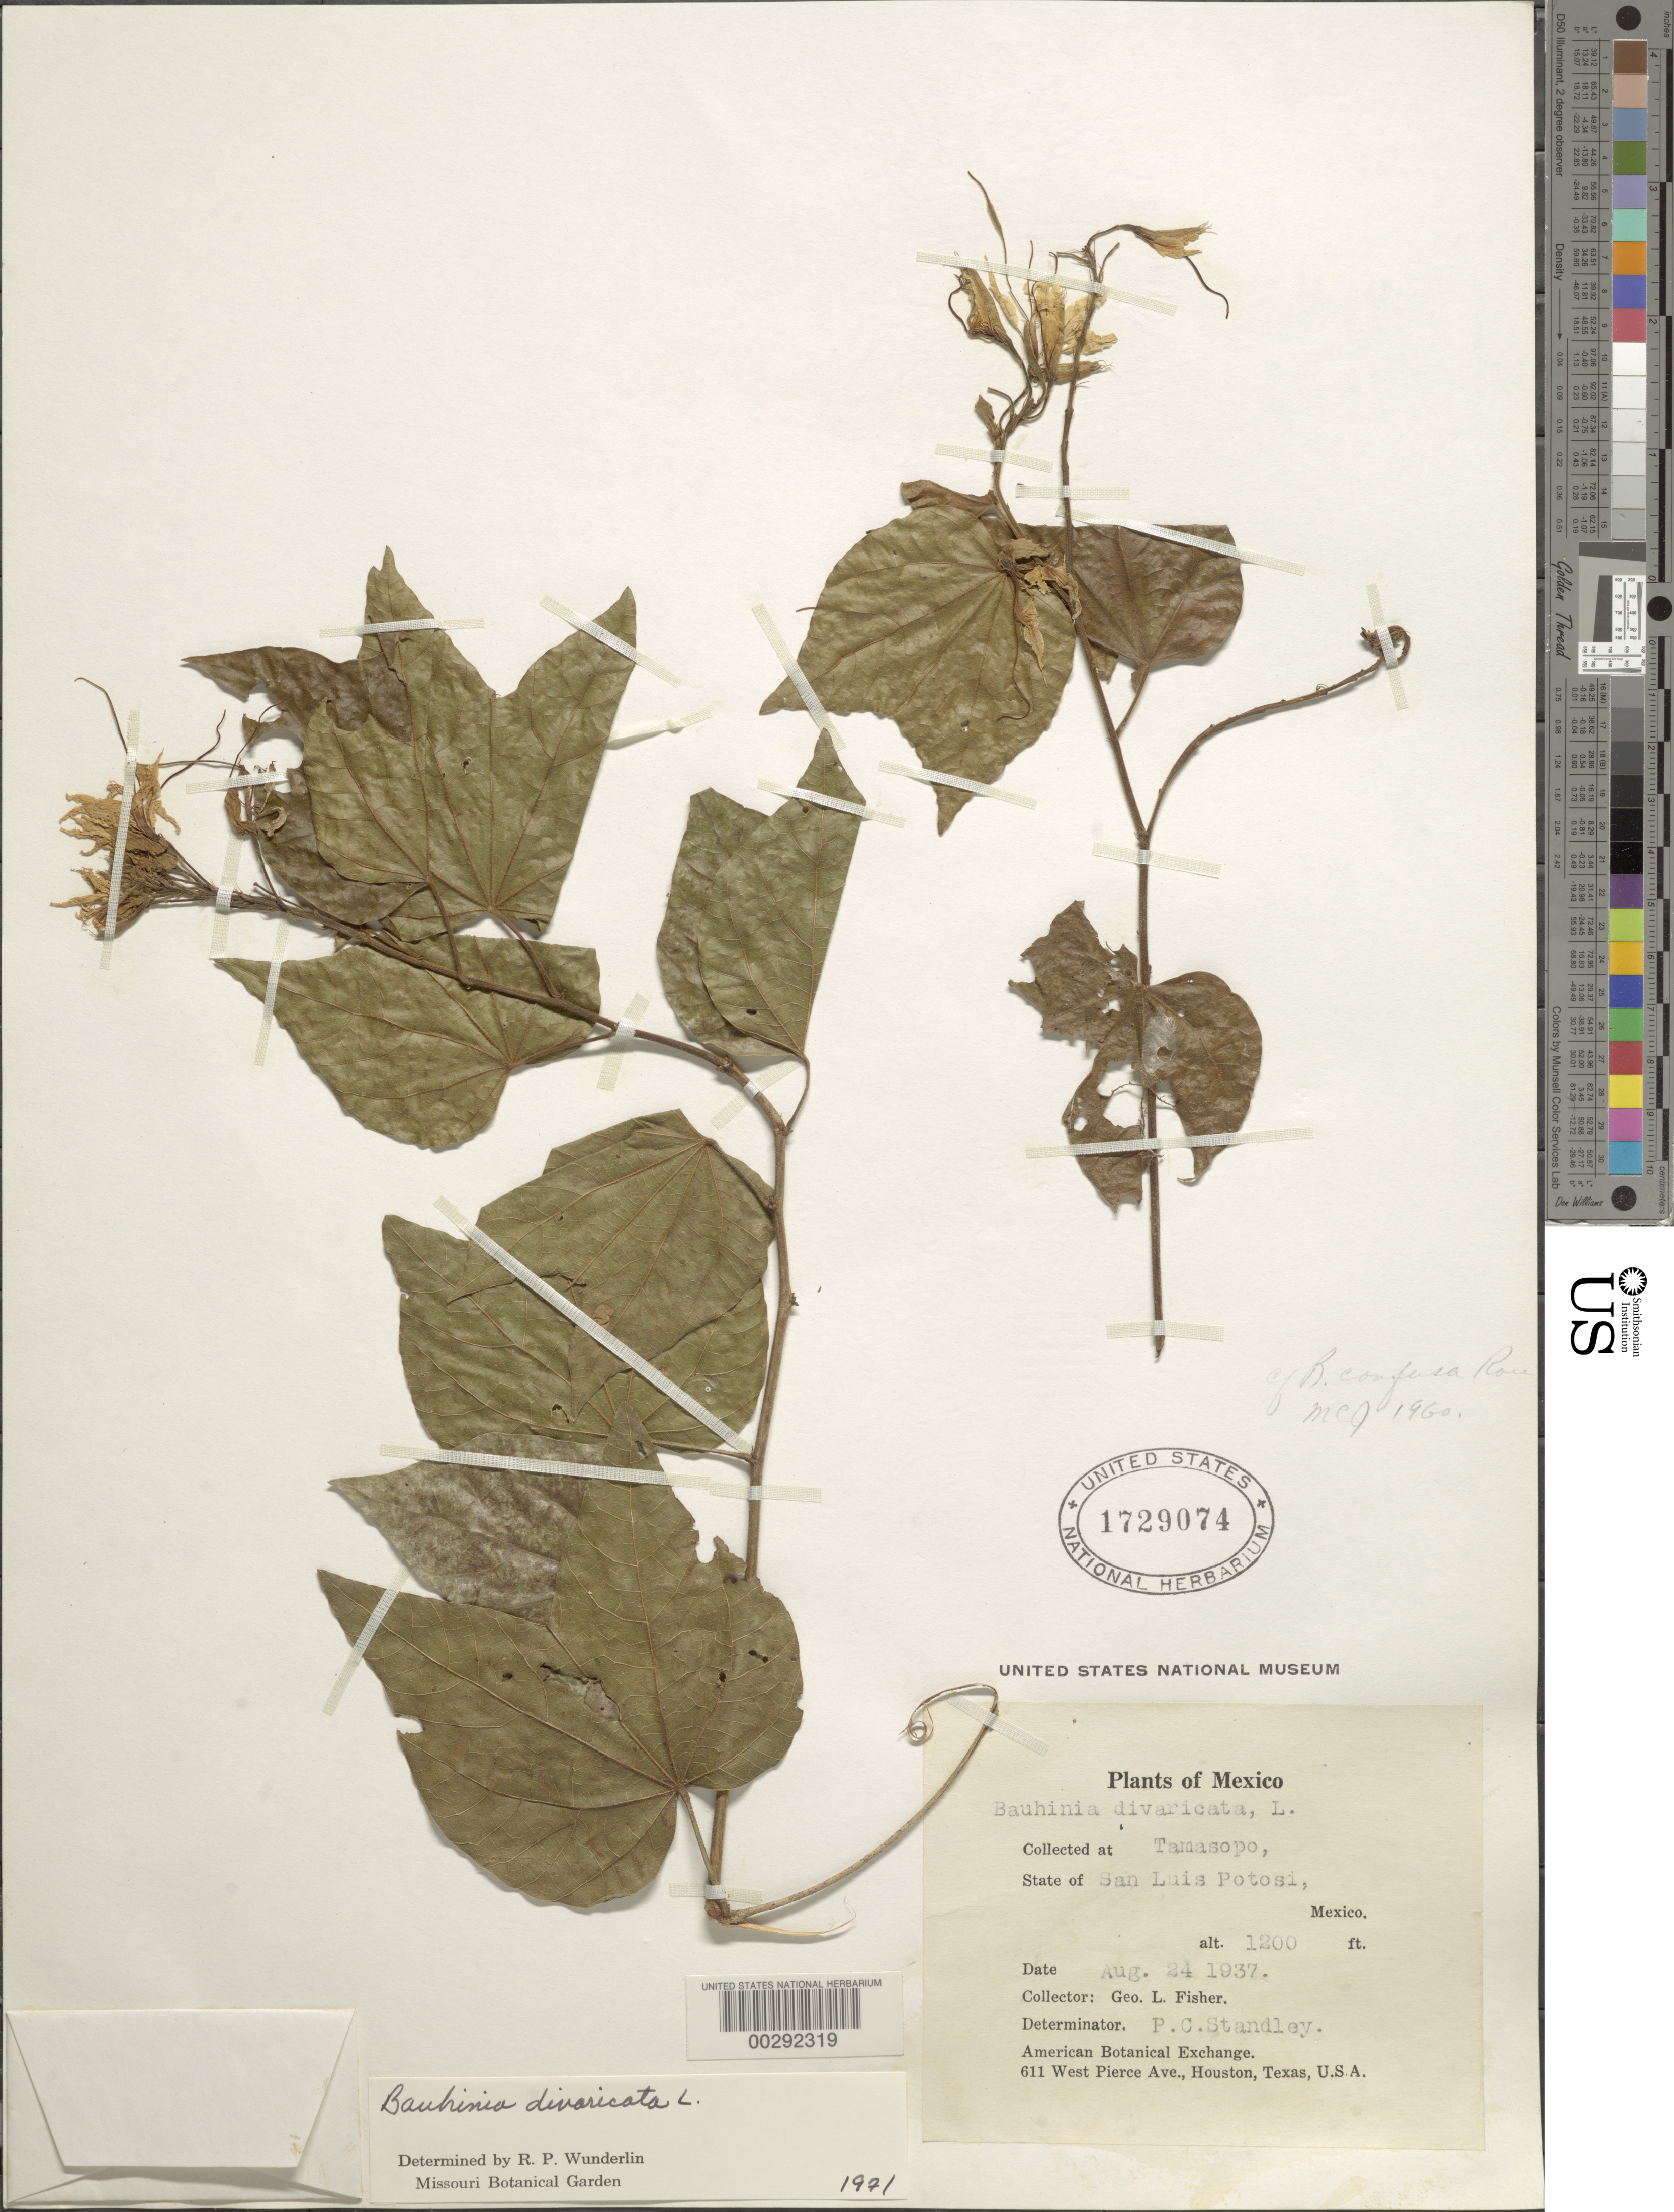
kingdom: Plantae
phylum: Tracheophyta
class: Magnoliopsida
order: Fabales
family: Fabaceae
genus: Bauhinia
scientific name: Bauhinia divaricata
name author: L.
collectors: G. L. Fisher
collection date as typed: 24 Aug 1937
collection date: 1937-08-24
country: Mexico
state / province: San Luis Potosí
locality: Tamasopo.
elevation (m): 366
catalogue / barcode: US 1729074